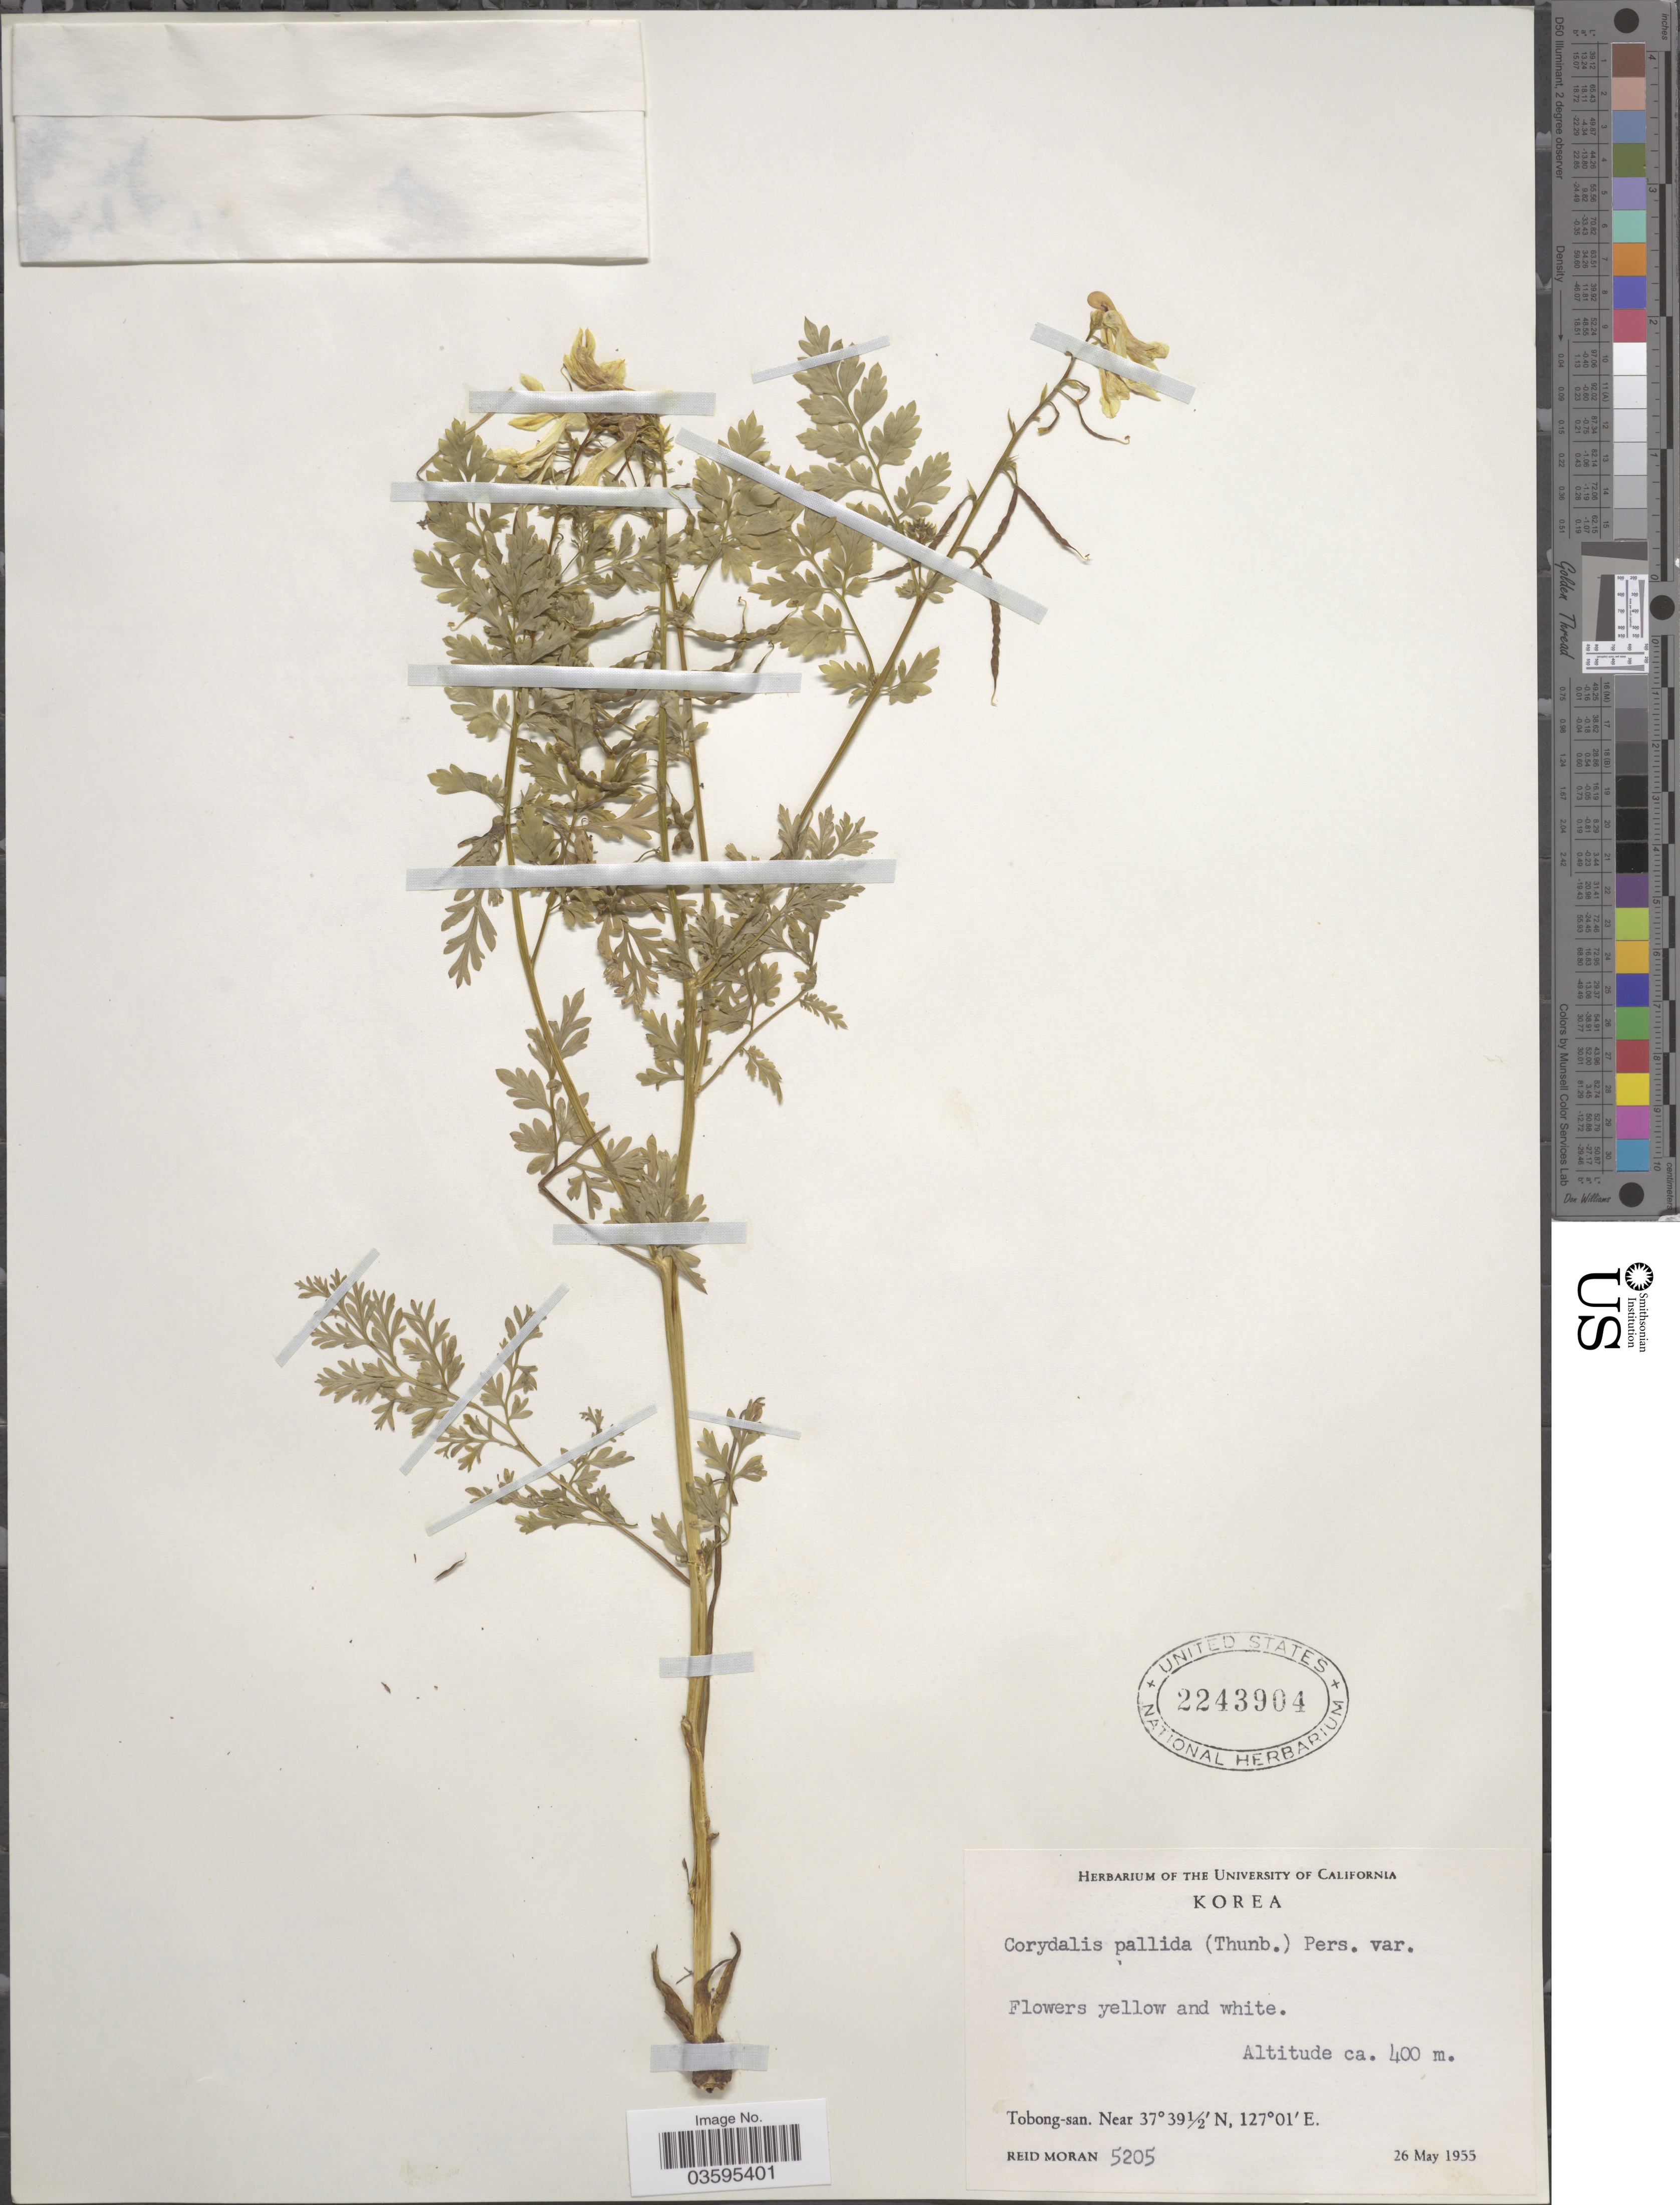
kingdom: Plantae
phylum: Tracheophyta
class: Magnoliopsida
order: Ranunculales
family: Papaveraceae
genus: Corydalis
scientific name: Corydalis pallida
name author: (Thunb.) Pers.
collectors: R. Moran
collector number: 5205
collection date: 1955-05-26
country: South Korea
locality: Tobong-san.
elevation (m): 400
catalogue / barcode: US 2243904